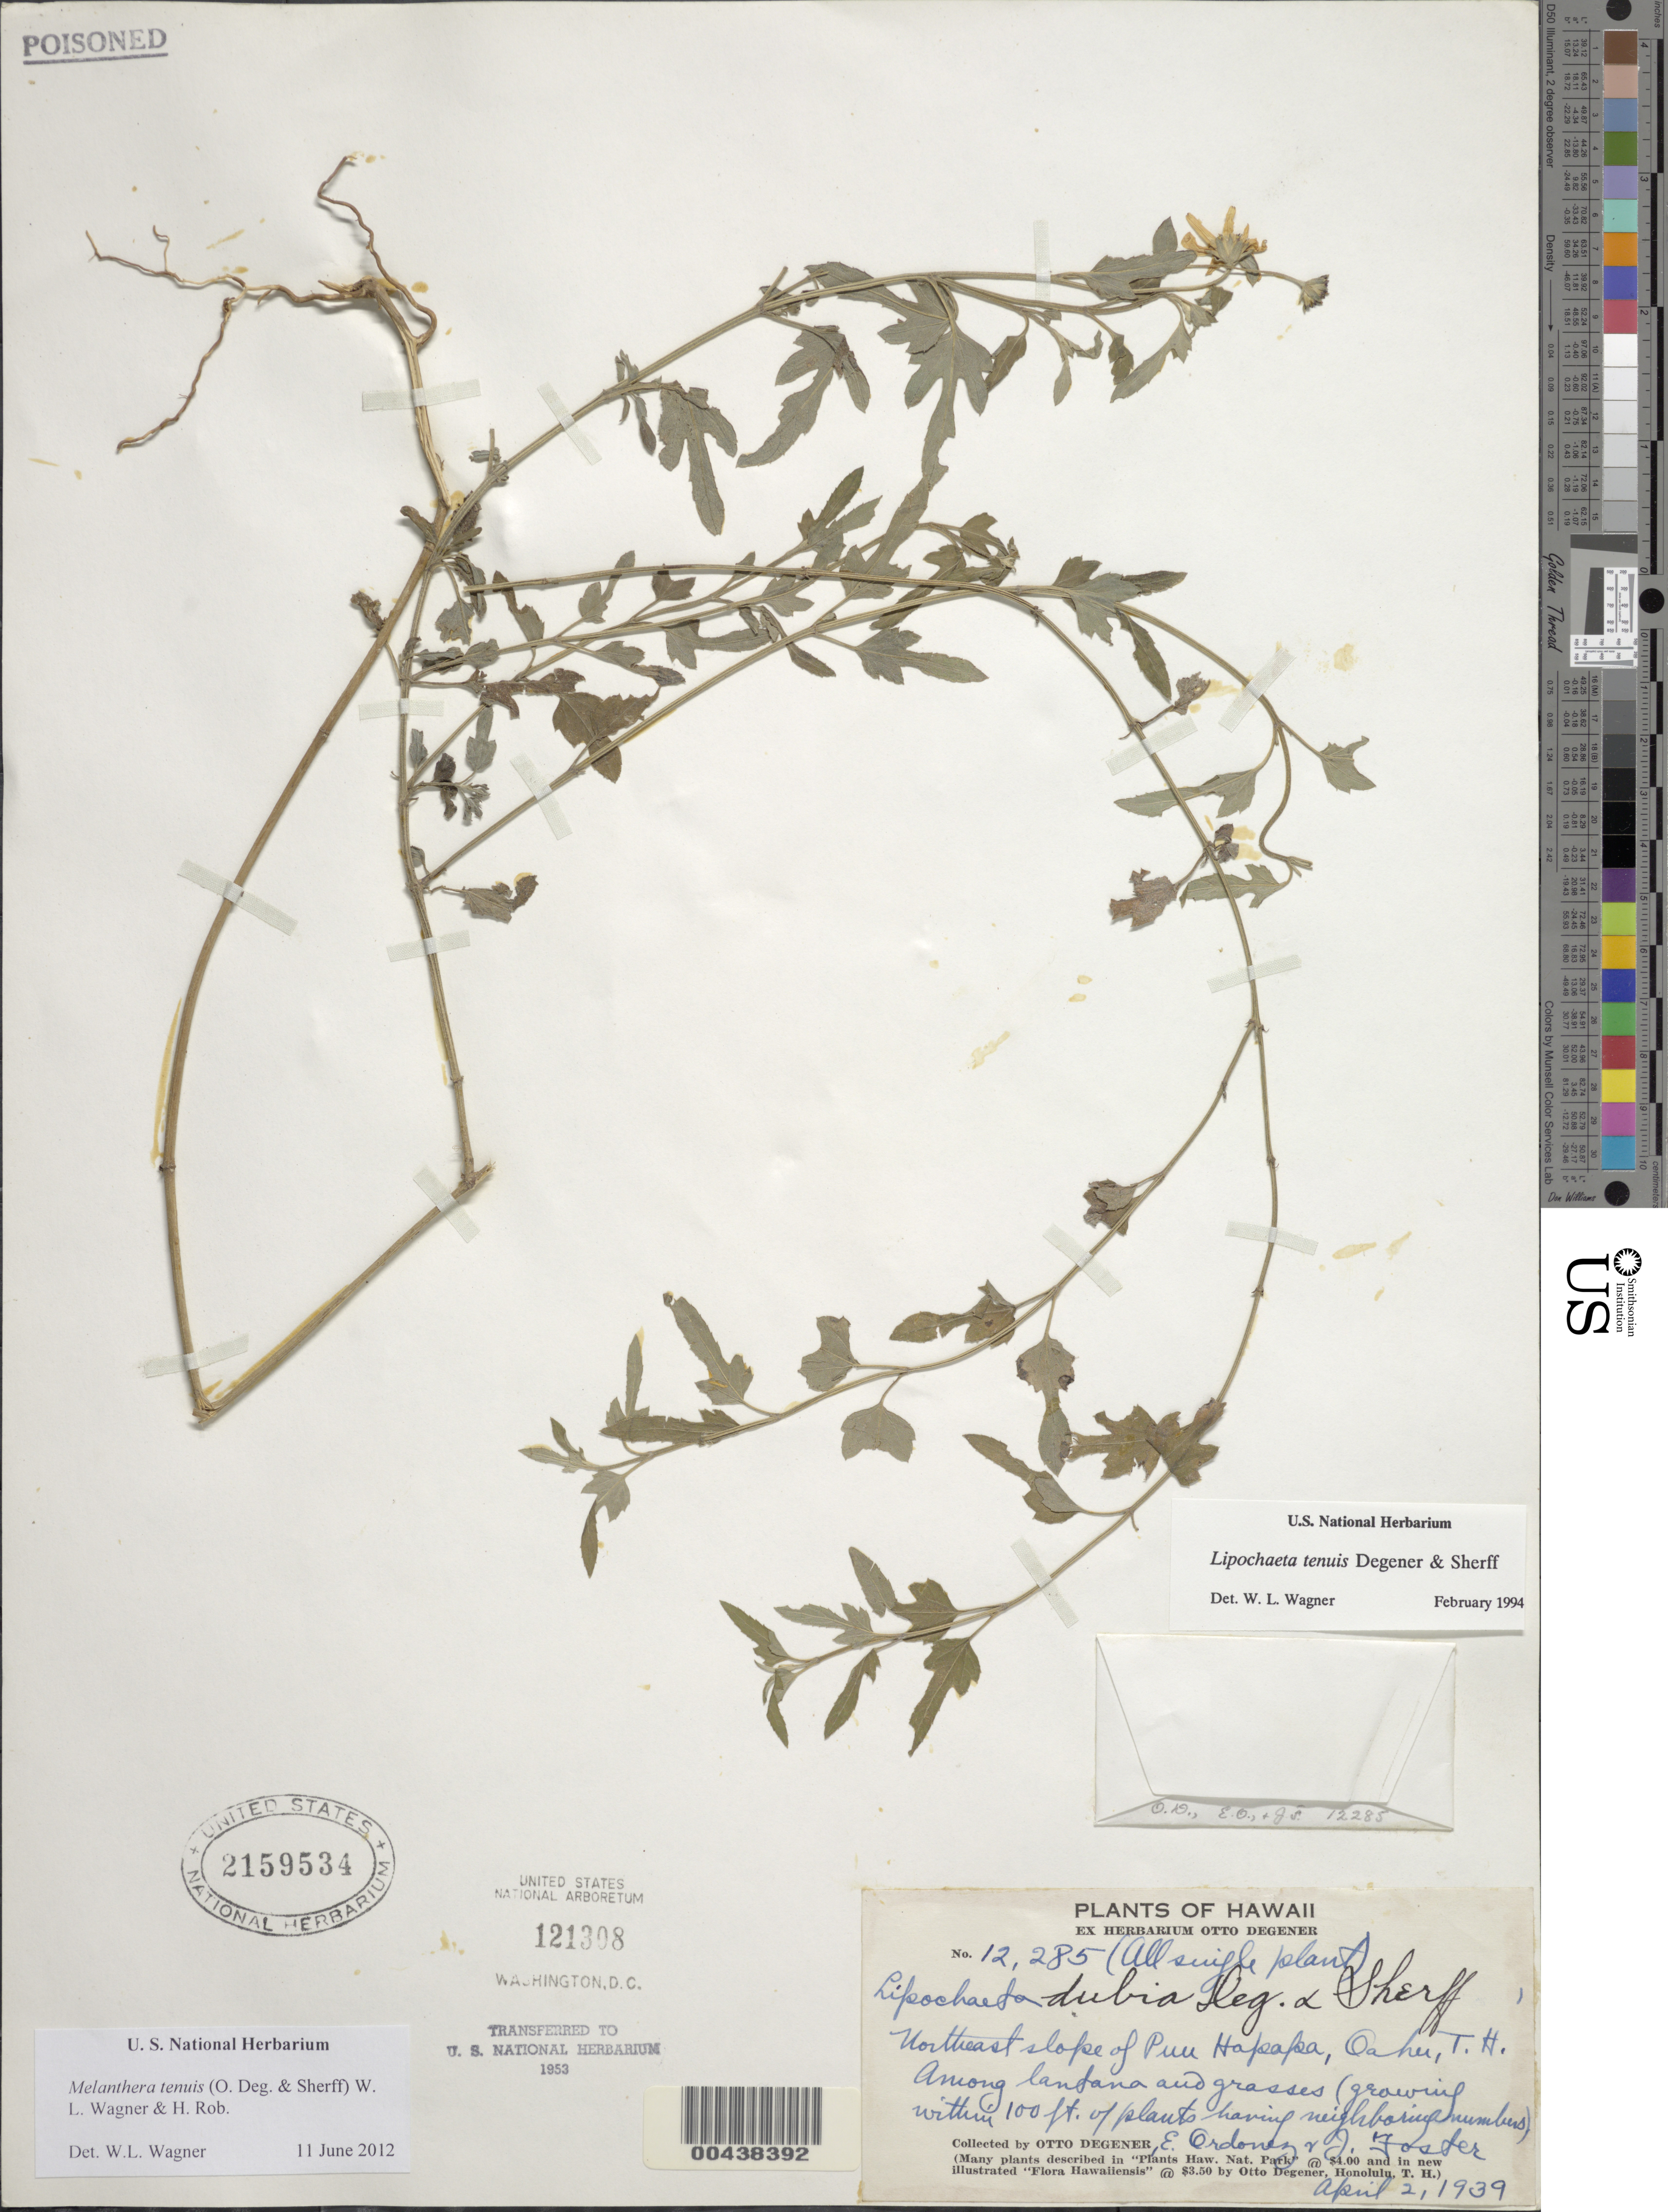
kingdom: Plantae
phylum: Tracheophyta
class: Magnoliopsida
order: Asterales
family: Asteraceae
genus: Wollastonia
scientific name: Wollastonia tenuis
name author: (O. Deg. & Sherff) Orchard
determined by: Wagner, W. L., (BOT), Smithsonian Institution - National Museum of Natural History (UNITED STATES)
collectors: O. Degener, E. Ordonez & J. Foster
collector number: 12285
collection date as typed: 2 Apr 1939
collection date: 1939-04-02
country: United States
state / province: Hawaii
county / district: Honolulu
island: Oahu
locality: NE slope of Puu Hapapa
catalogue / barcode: US 2159534